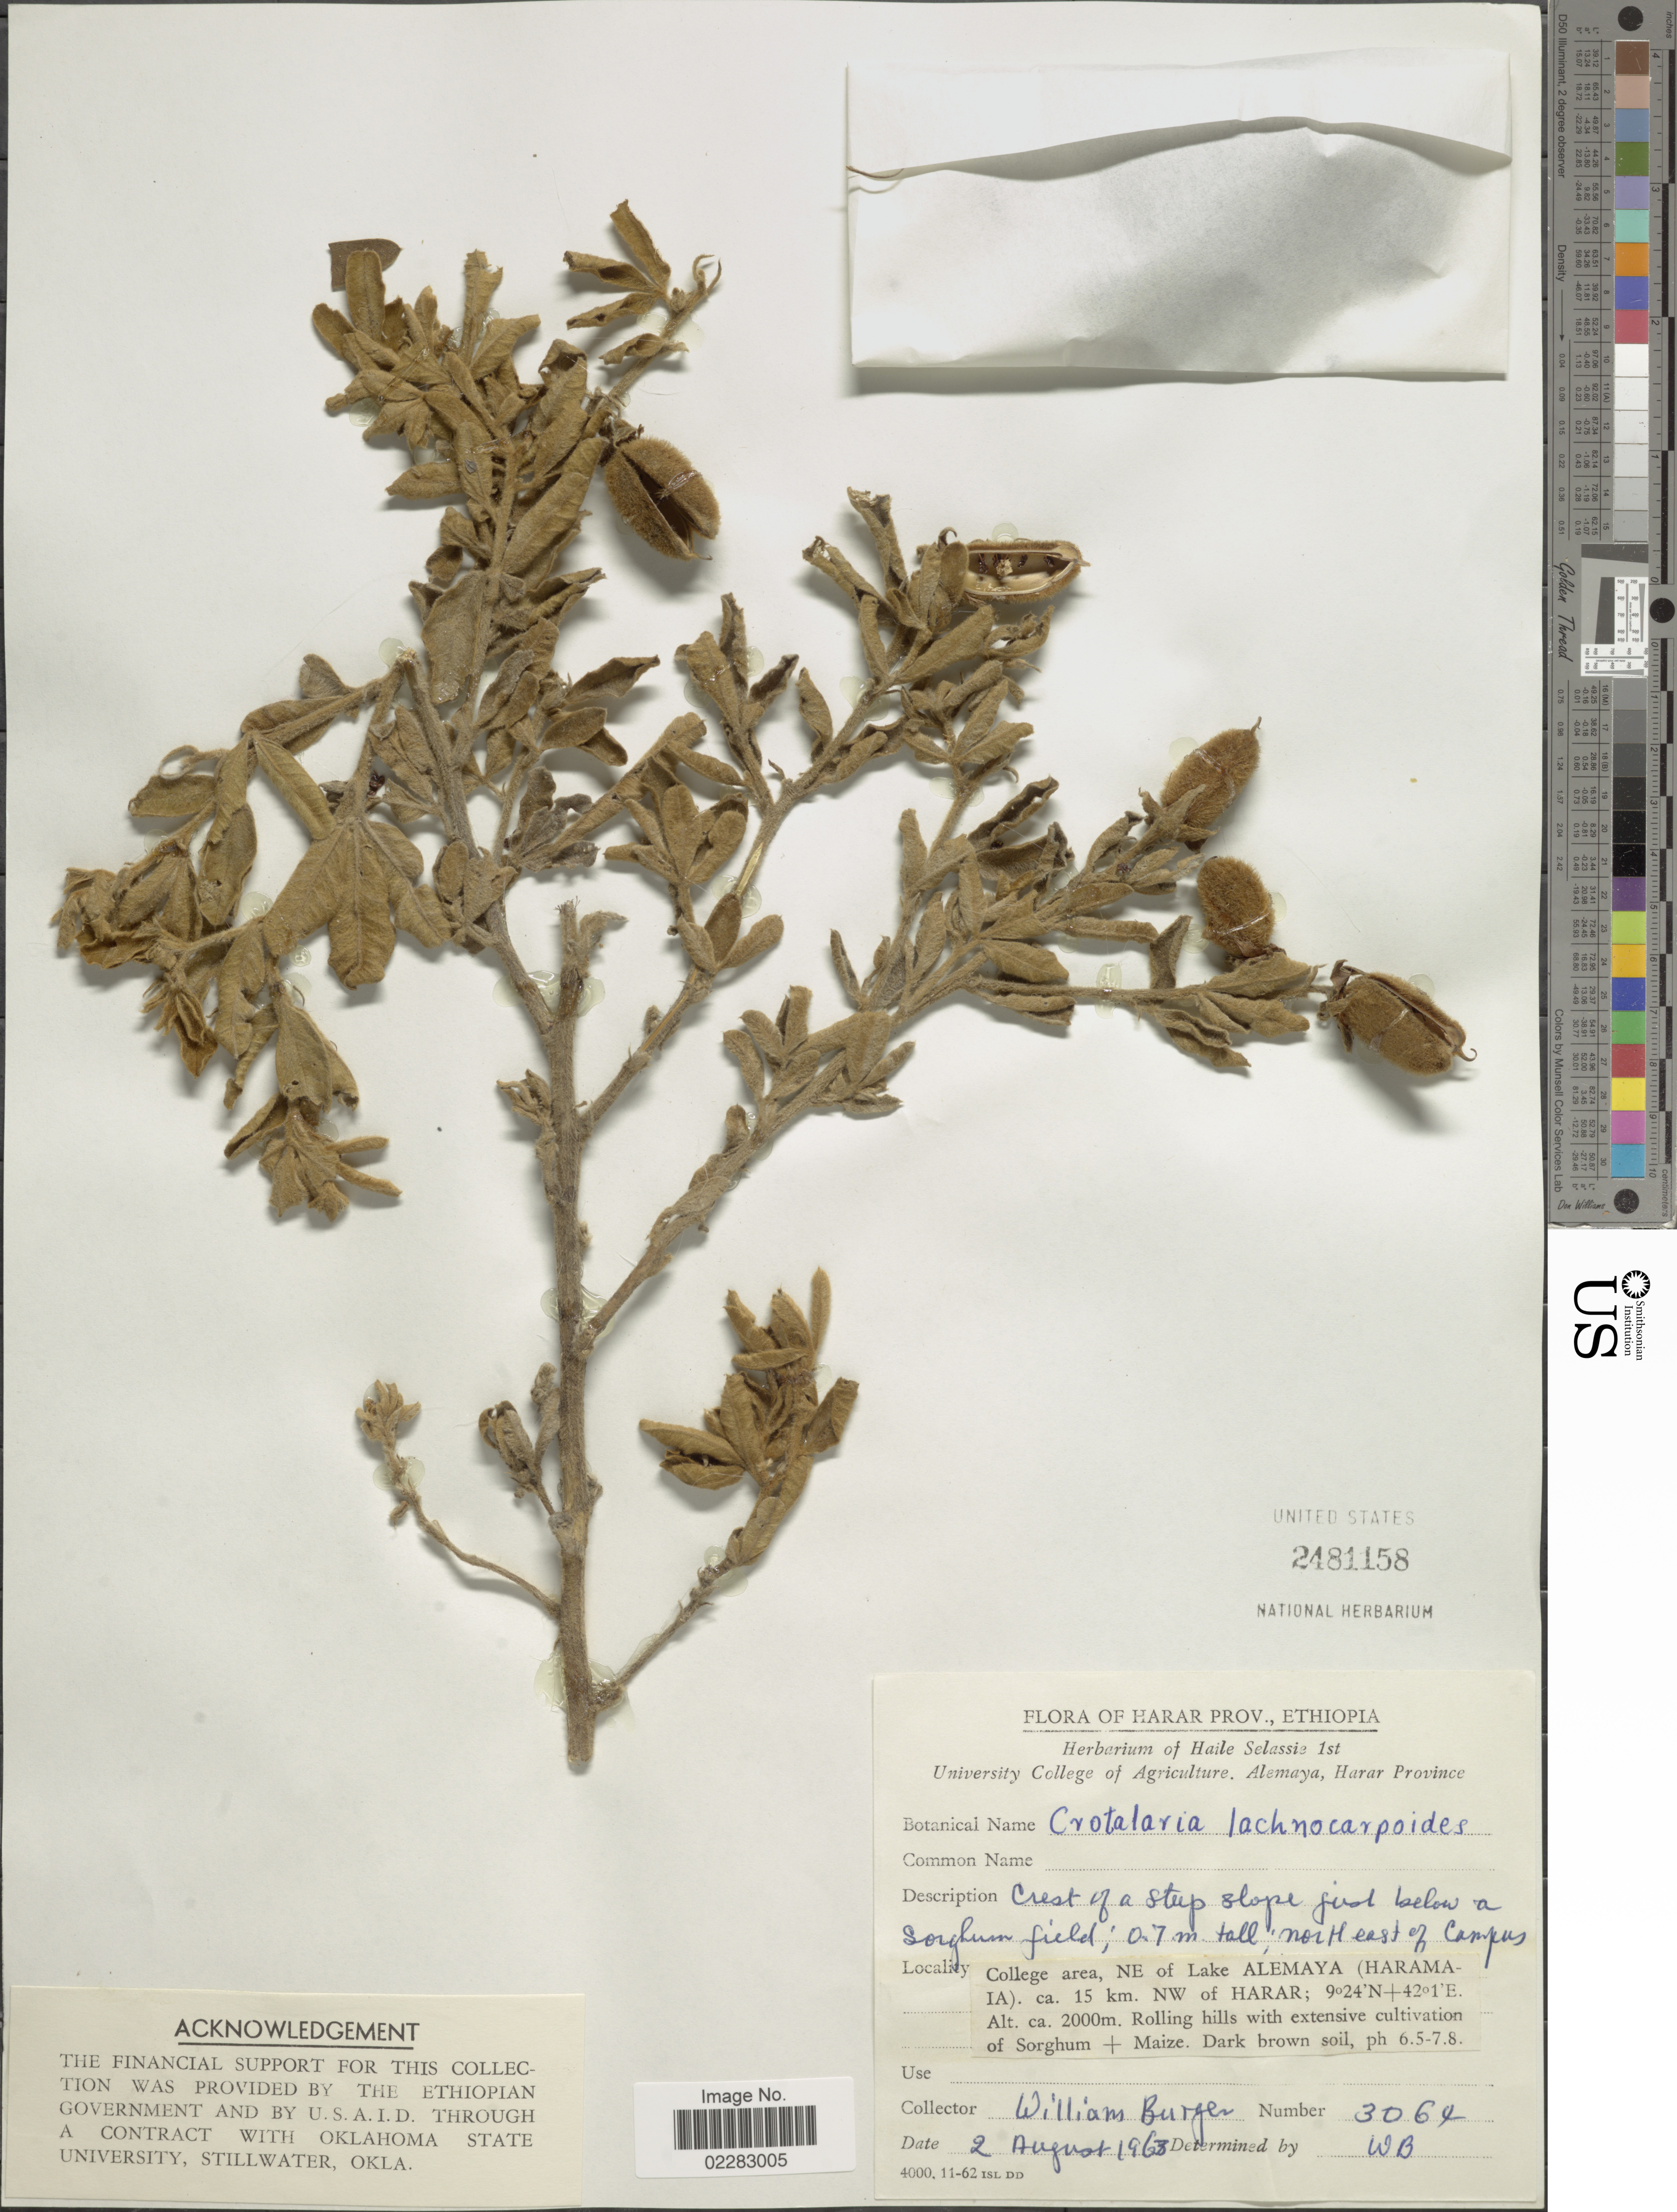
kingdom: Plantae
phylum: Tracheophyta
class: Magnoliopsida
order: Fabales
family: Fabaceae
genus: Crotalaria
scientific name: Crotalaria lachnocarpoides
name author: Engl.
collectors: W. Burger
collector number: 3064*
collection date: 1963-08-02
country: Ethiopia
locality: Harar Prov., crest of a steep slope first below a Sorghum field, north east of Campus, College area, NE of Lake Alemaya (Haramaia), ca. 15 km. NW of Harar, rolling hills with extensive cultivation.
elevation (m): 2000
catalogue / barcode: US 2481158